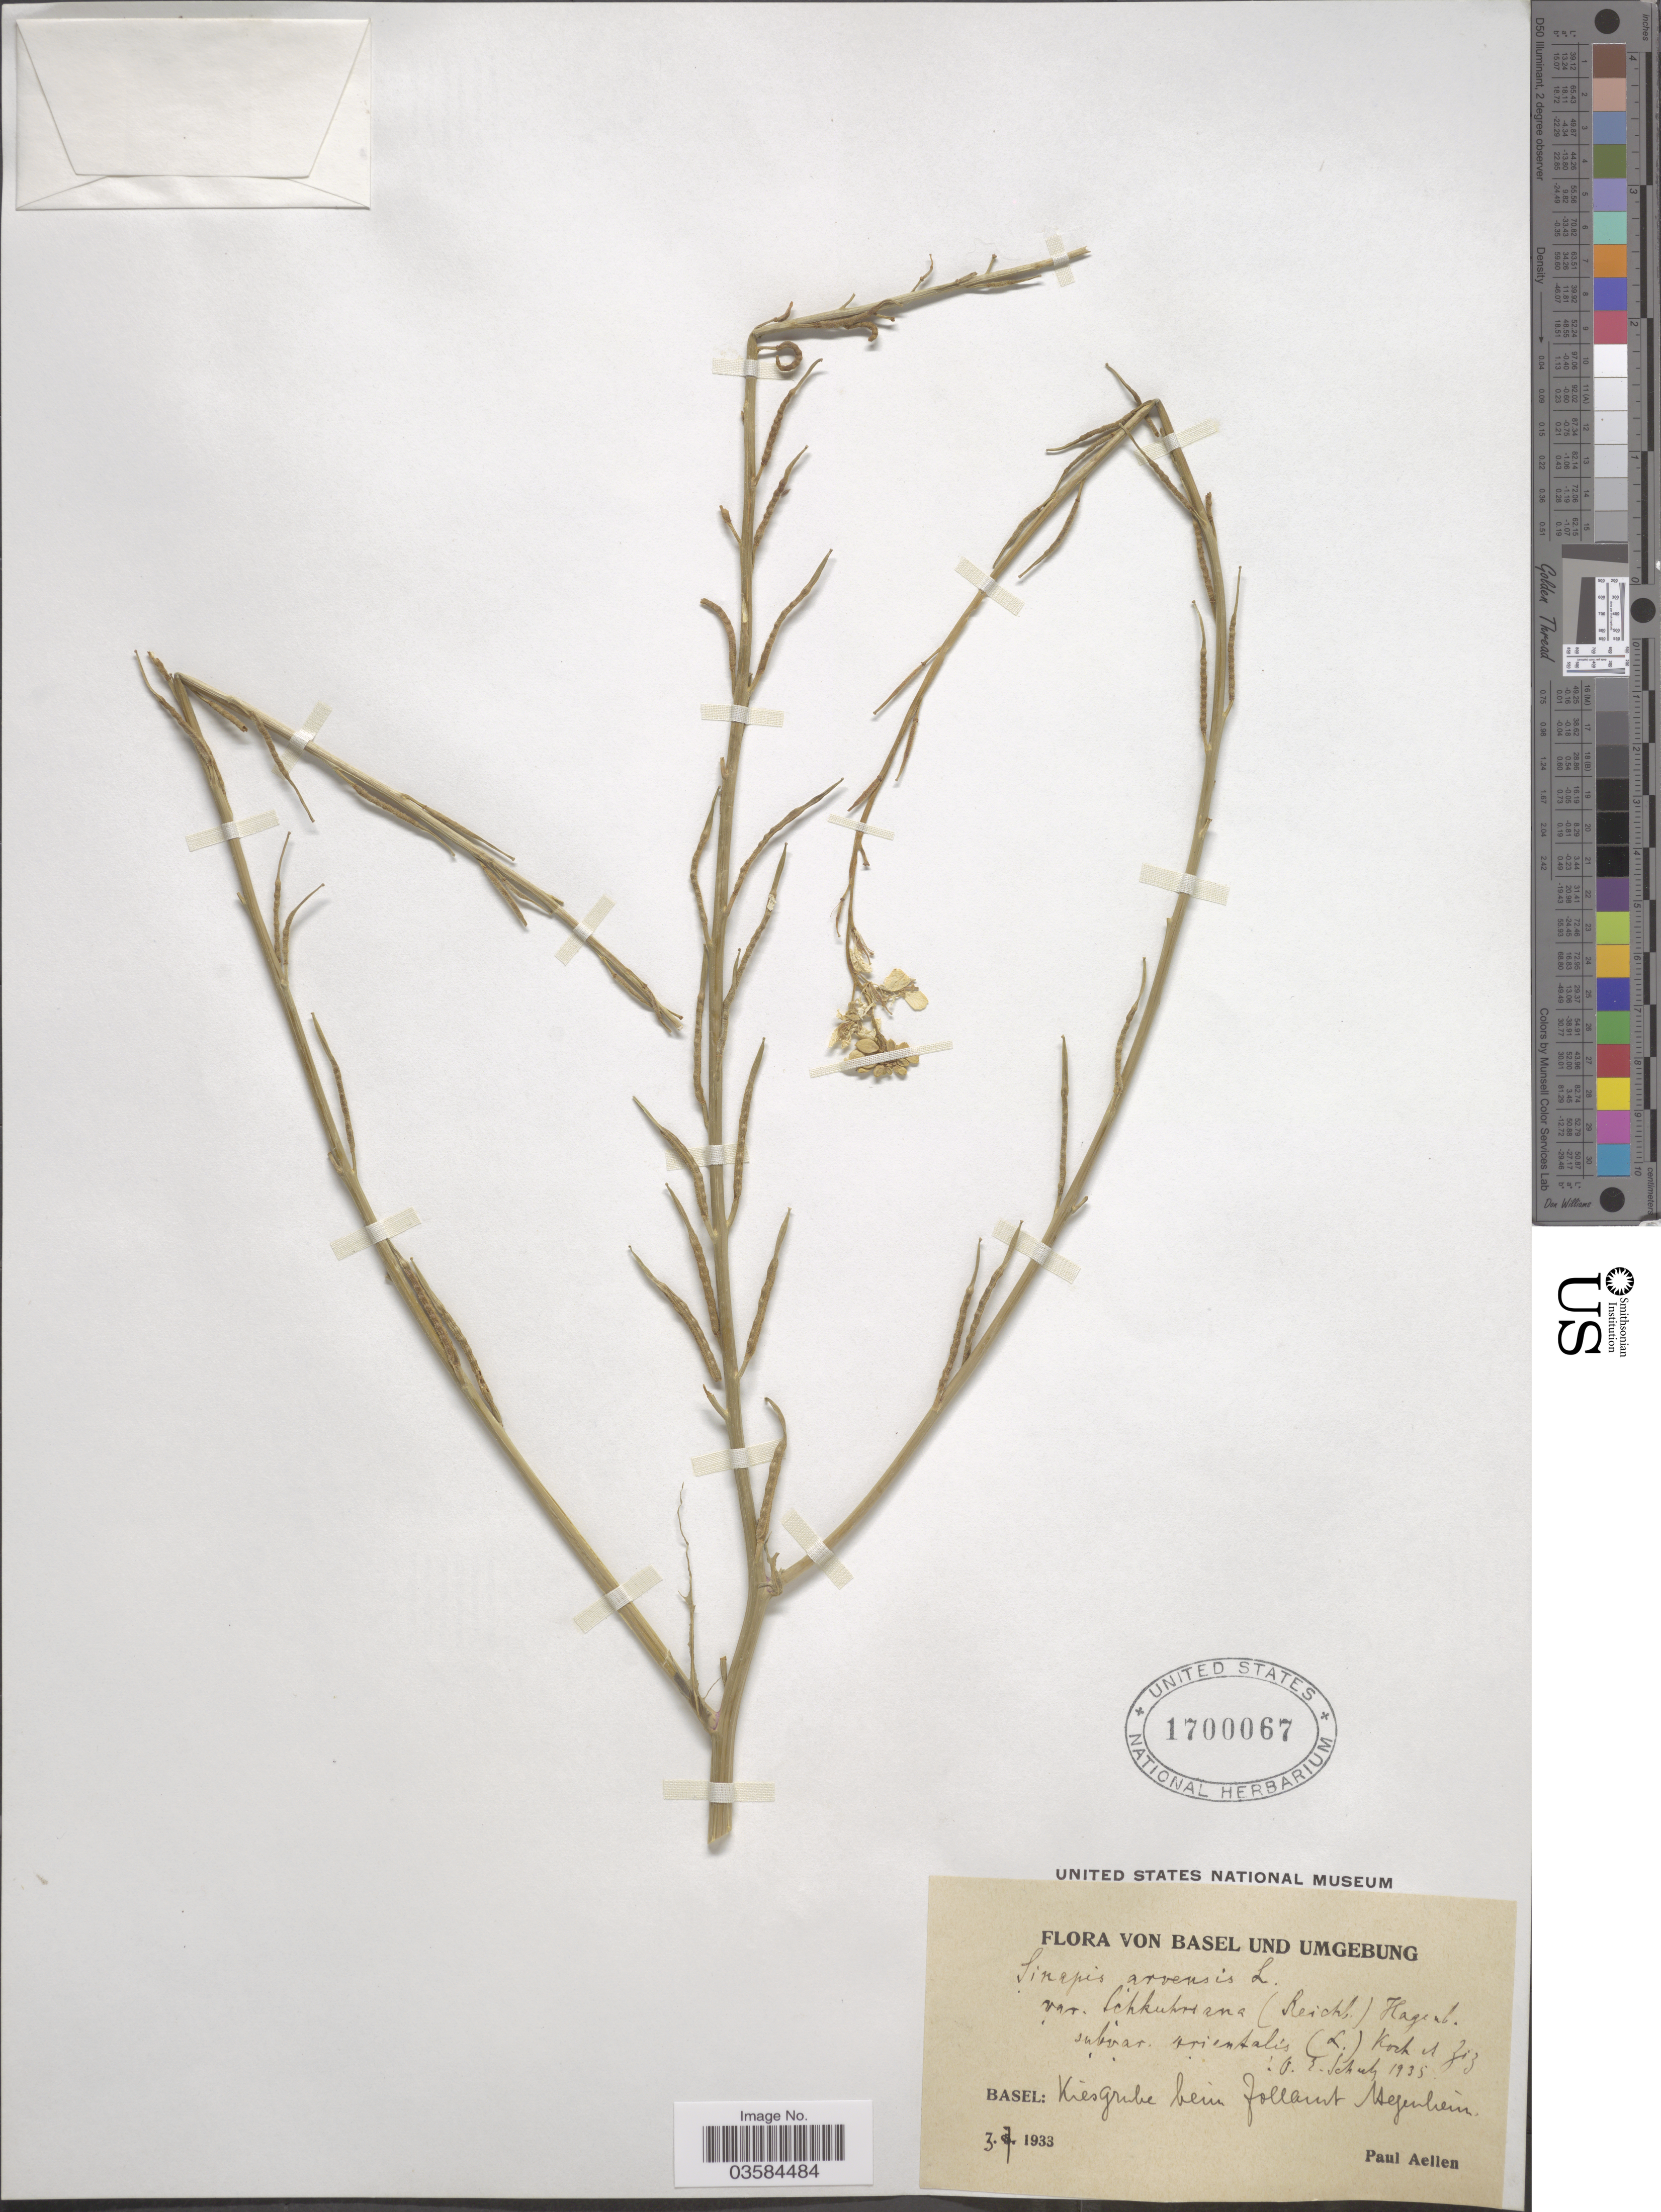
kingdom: Plantae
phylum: Tracheophyta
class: Magnoliopsida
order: Brassicales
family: Brassicaceae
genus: Sinapis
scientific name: Sinapis arvensis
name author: L.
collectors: P. Aellen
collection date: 1933-07-03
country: Switzerland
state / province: Basel-Landschaft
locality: Basel: gravel pit at Hegenheim.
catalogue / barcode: US 1700067